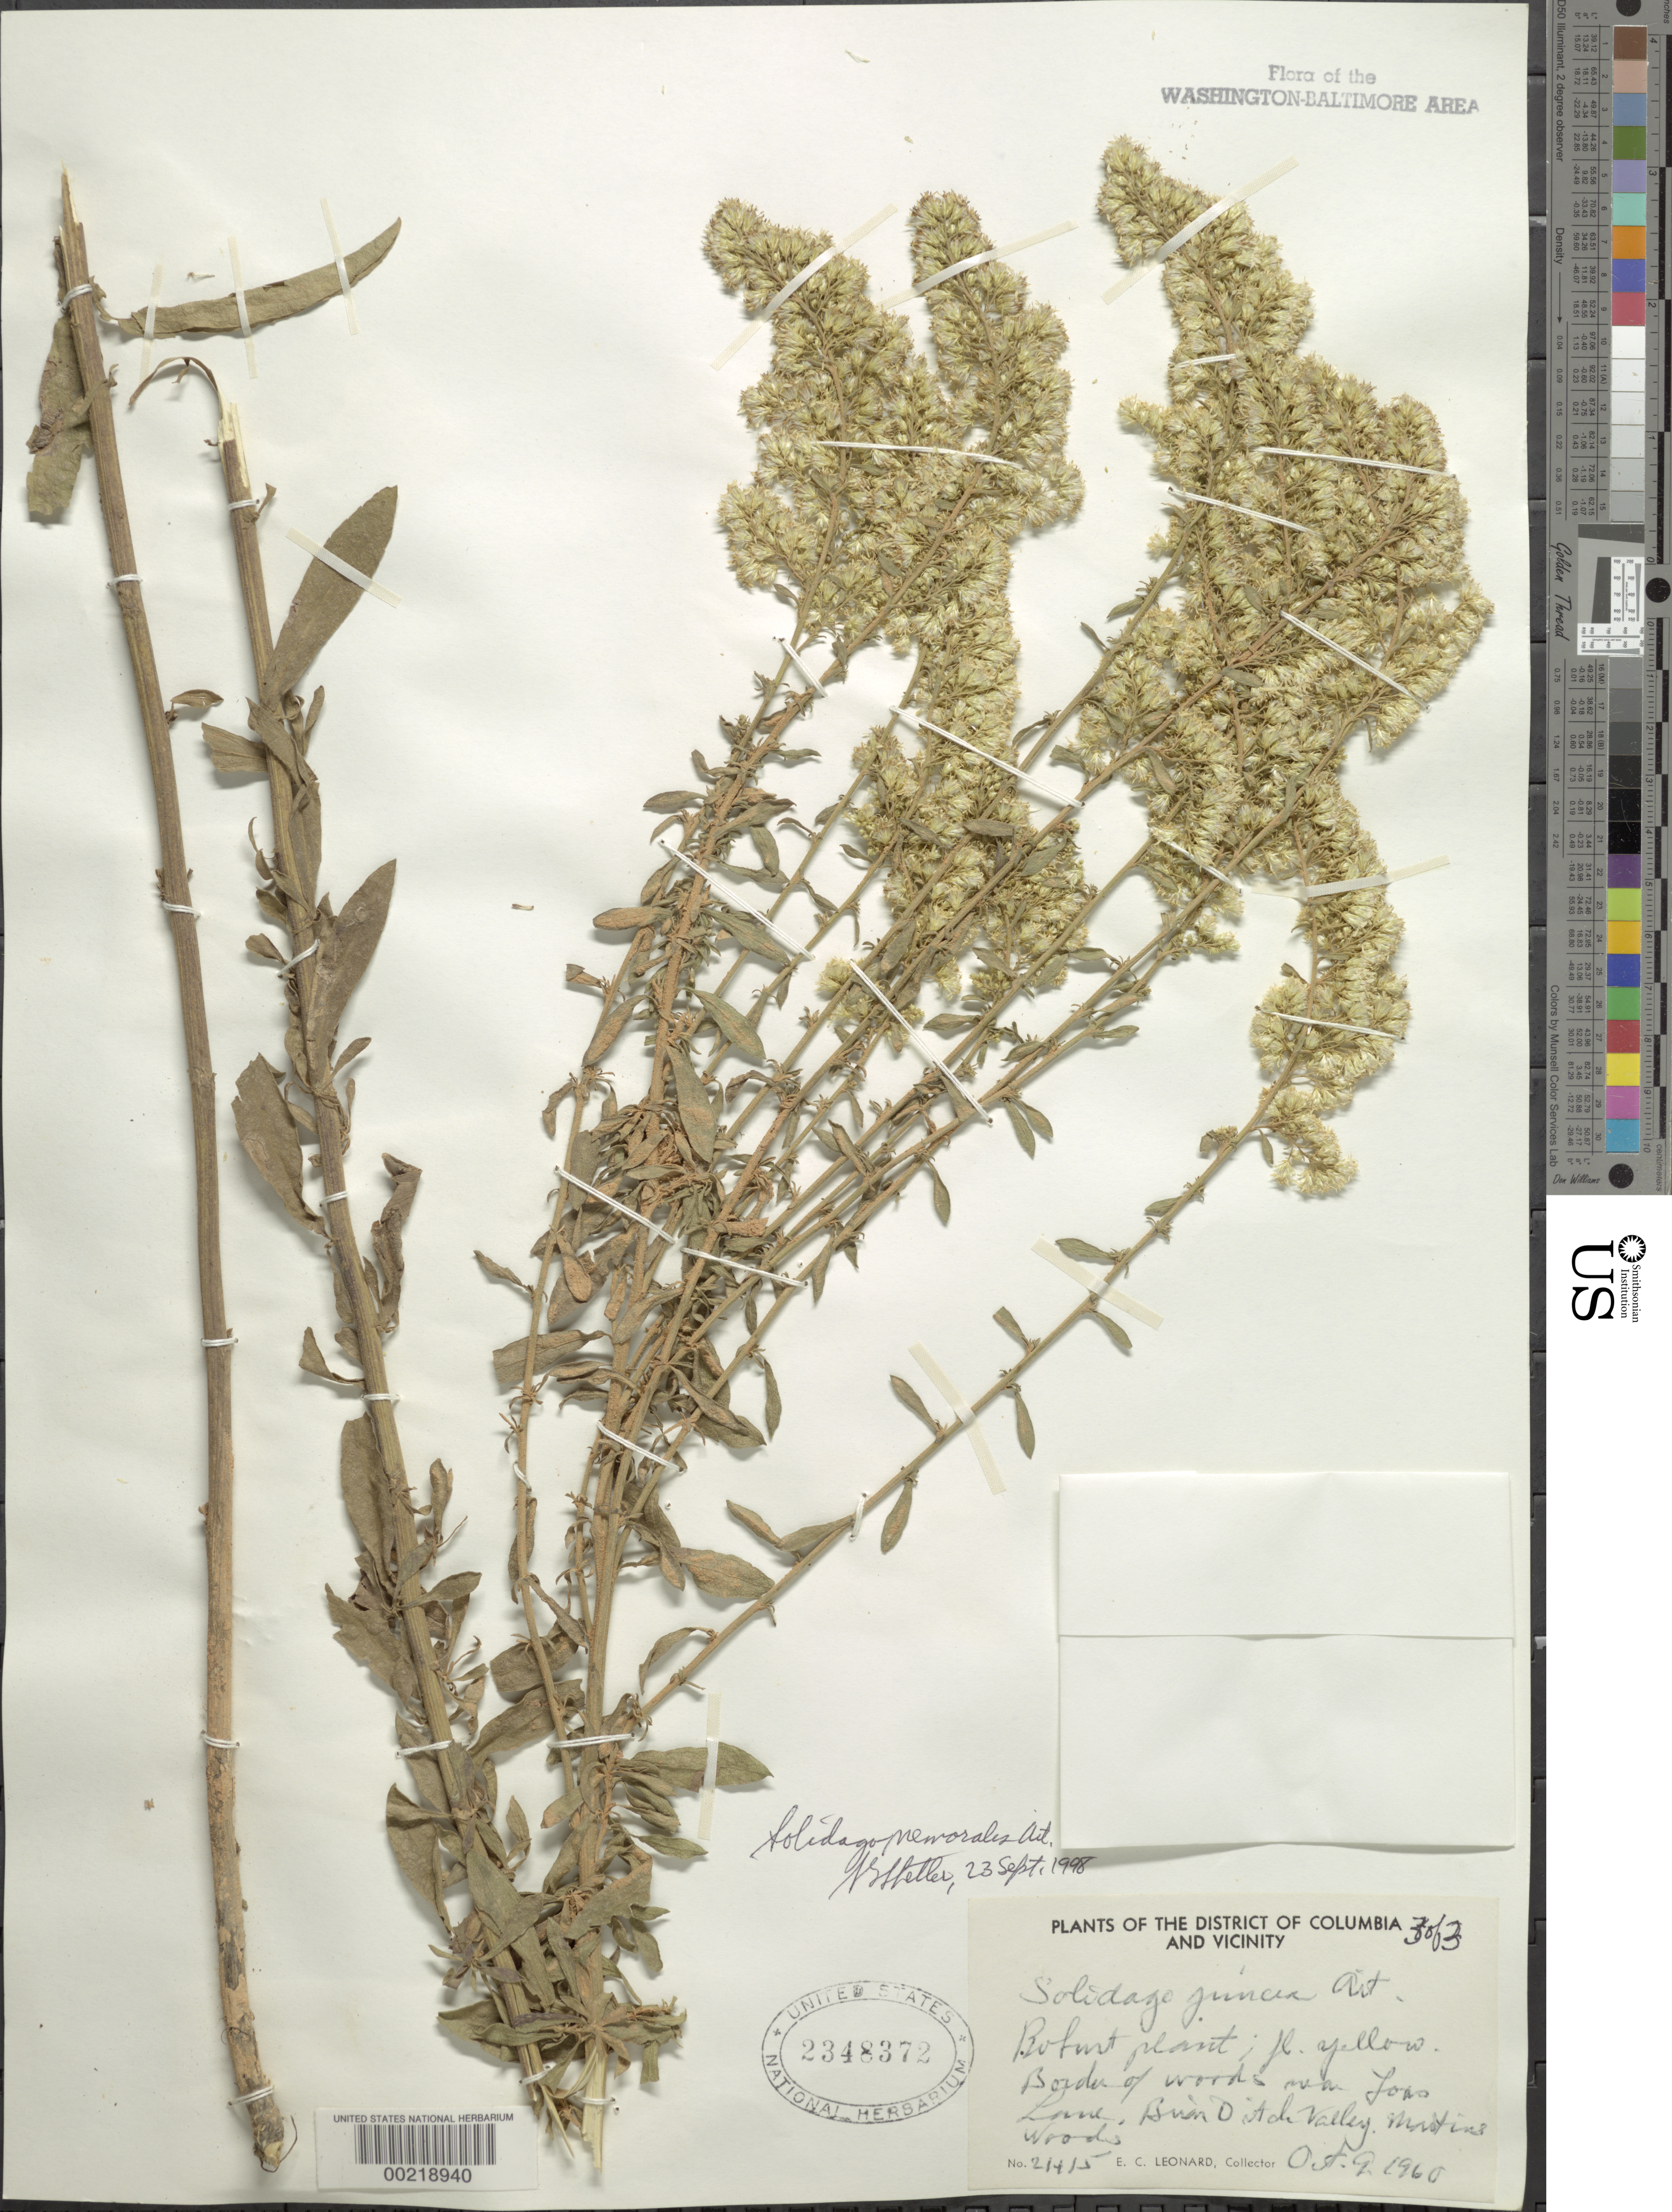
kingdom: Plantae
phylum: Tracheophyta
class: Magnoliopsida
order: Asterales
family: Asteraceae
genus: Solidago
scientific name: Solidago nemoralis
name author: Aiton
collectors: E. C. Leonard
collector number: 21415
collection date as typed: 09 Oct 1960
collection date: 1960-10-09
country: United States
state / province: Maryland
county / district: Prince George's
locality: Loas Lane Briar Ditch Valley below Martins Lane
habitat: Border of woods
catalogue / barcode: US 2348372